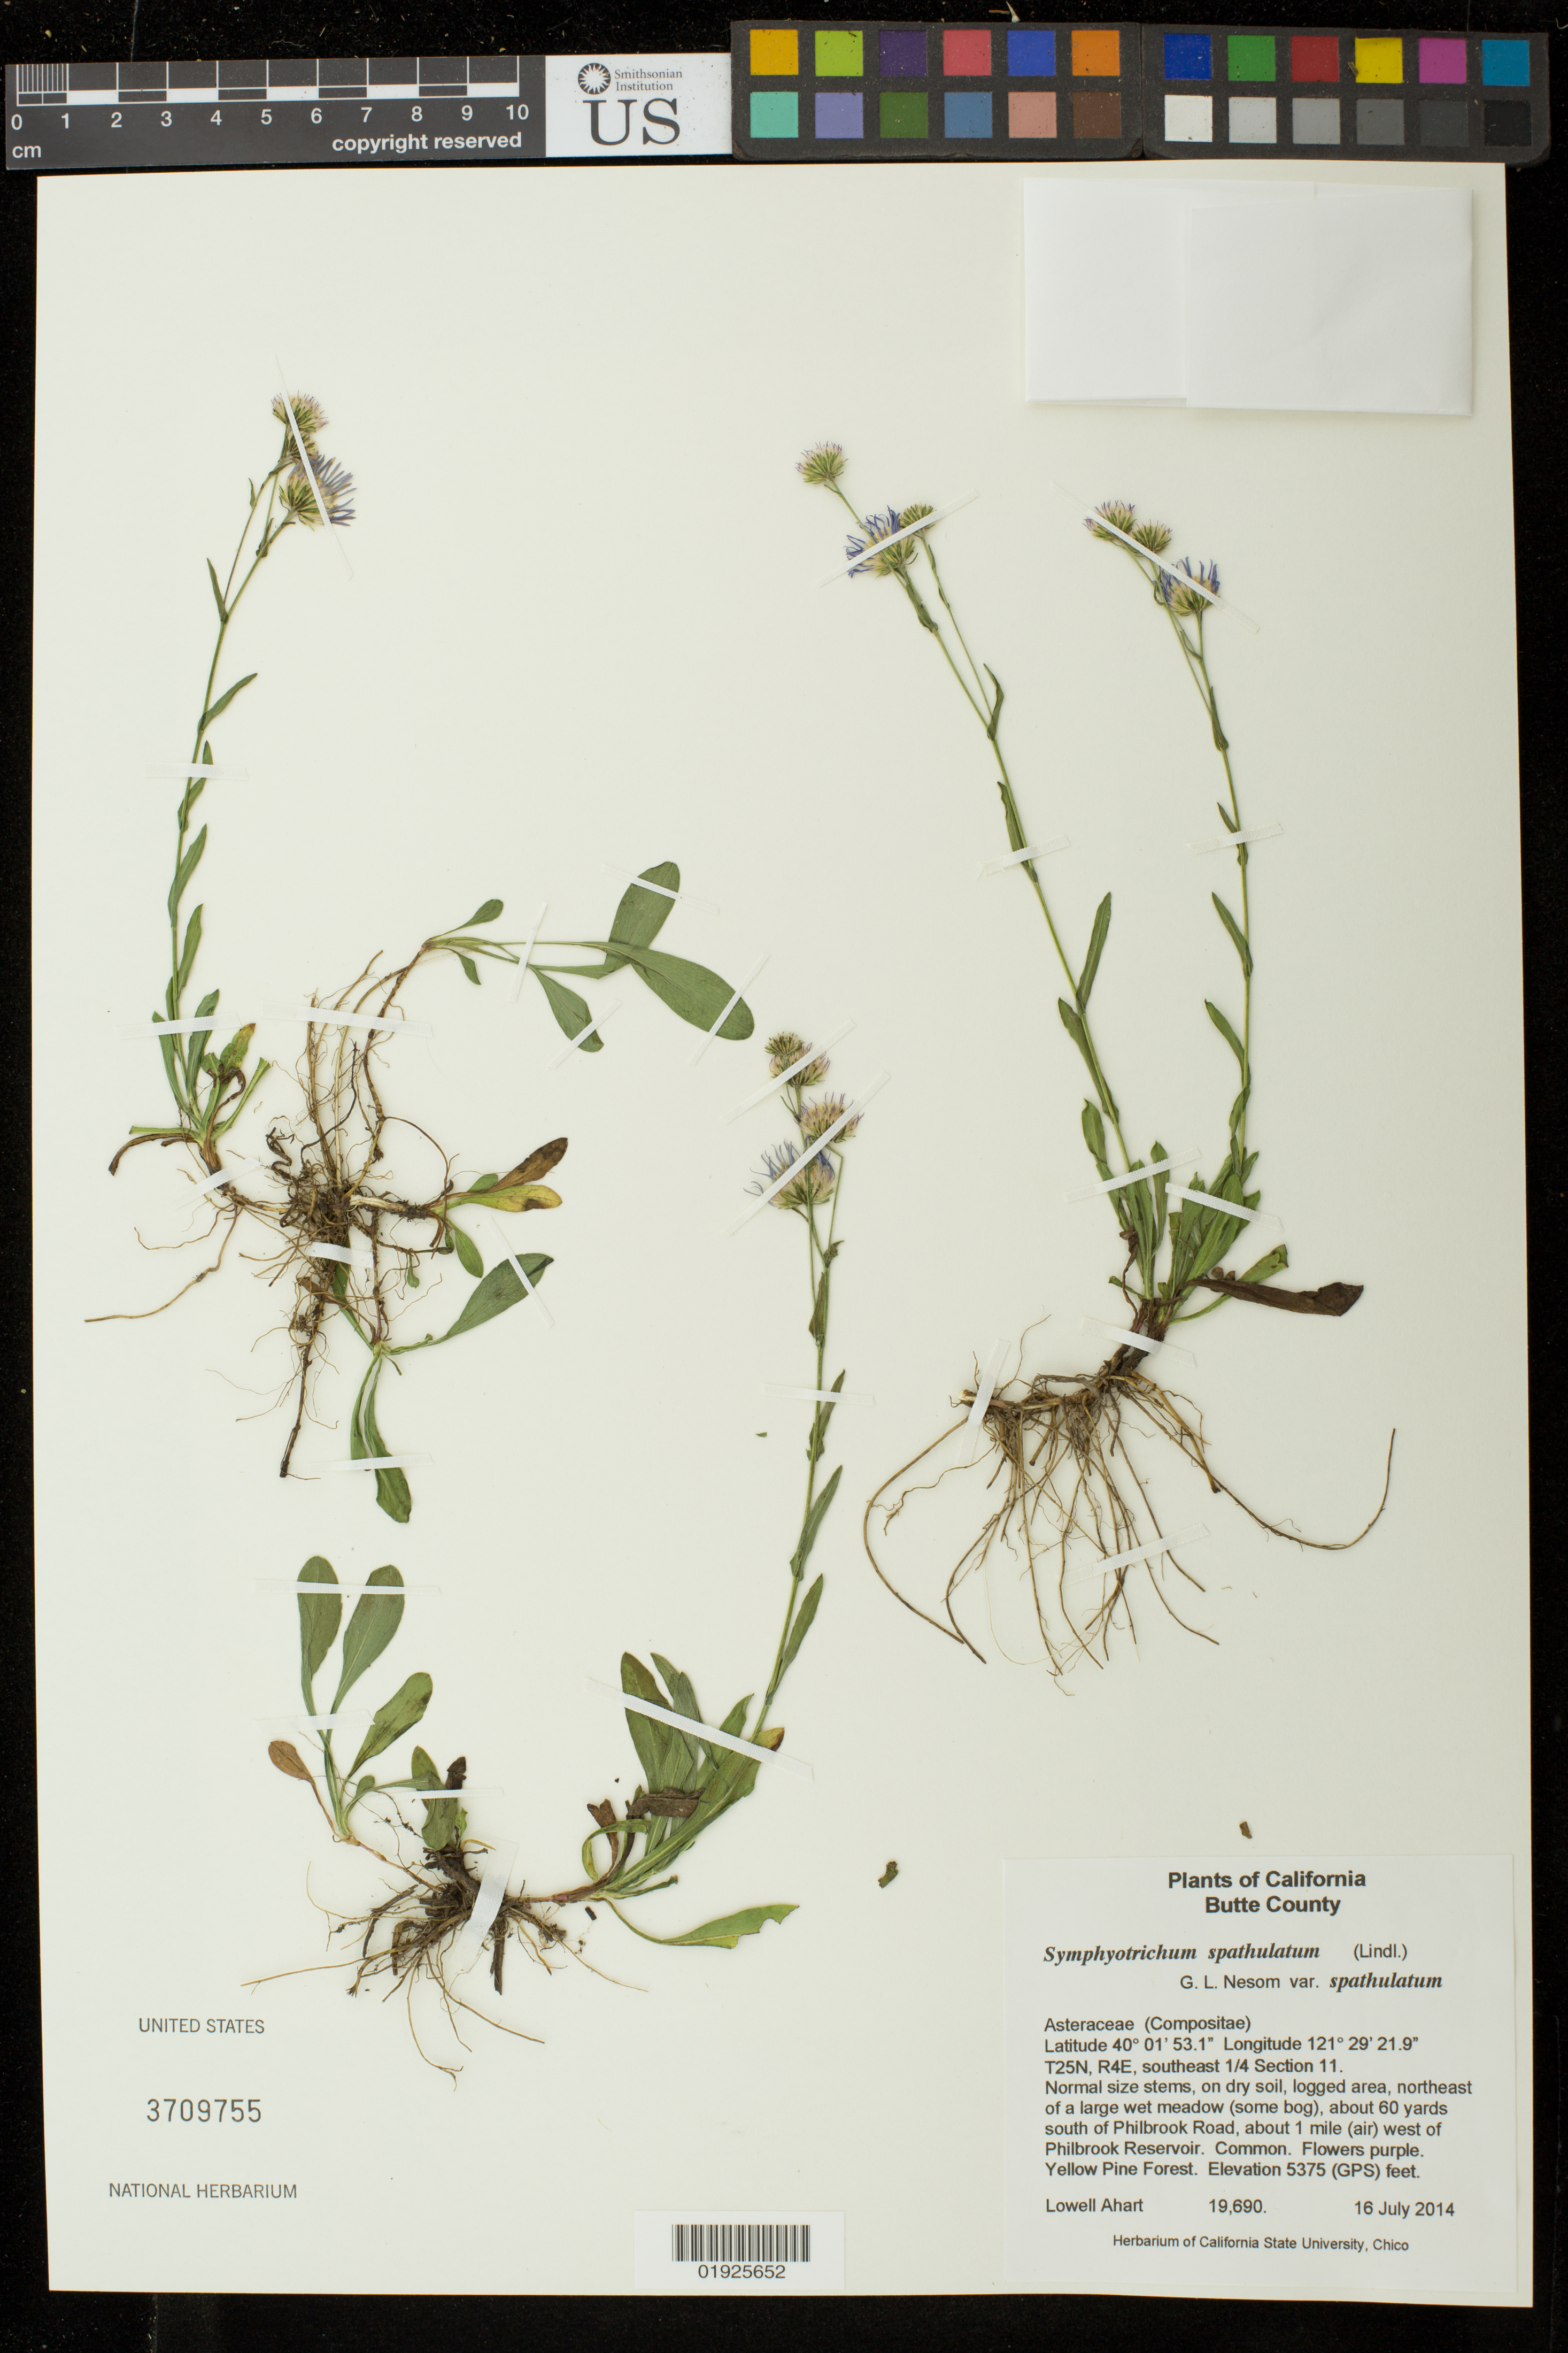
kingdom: Plantae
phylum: Tracheophyta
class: Magnoliopsida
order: Asterales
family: Asteraceae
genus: Symphyotrichum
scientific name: Symphyotrichum spathulatum var. spathulatum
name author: (Lindl.) G.L. Nesom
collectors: L. Ahart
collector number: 19690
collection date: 2014-07-16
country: United States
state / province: California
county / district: Butte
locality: About 60 yards south of Philbrook Road, about 1 mile (air) west of Philbrook Reservoir.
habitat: On dry soil, logged area, northeast of a large wet meadow (some bog). Yellow pine forest.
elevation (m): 1638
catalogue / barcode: US 3709755